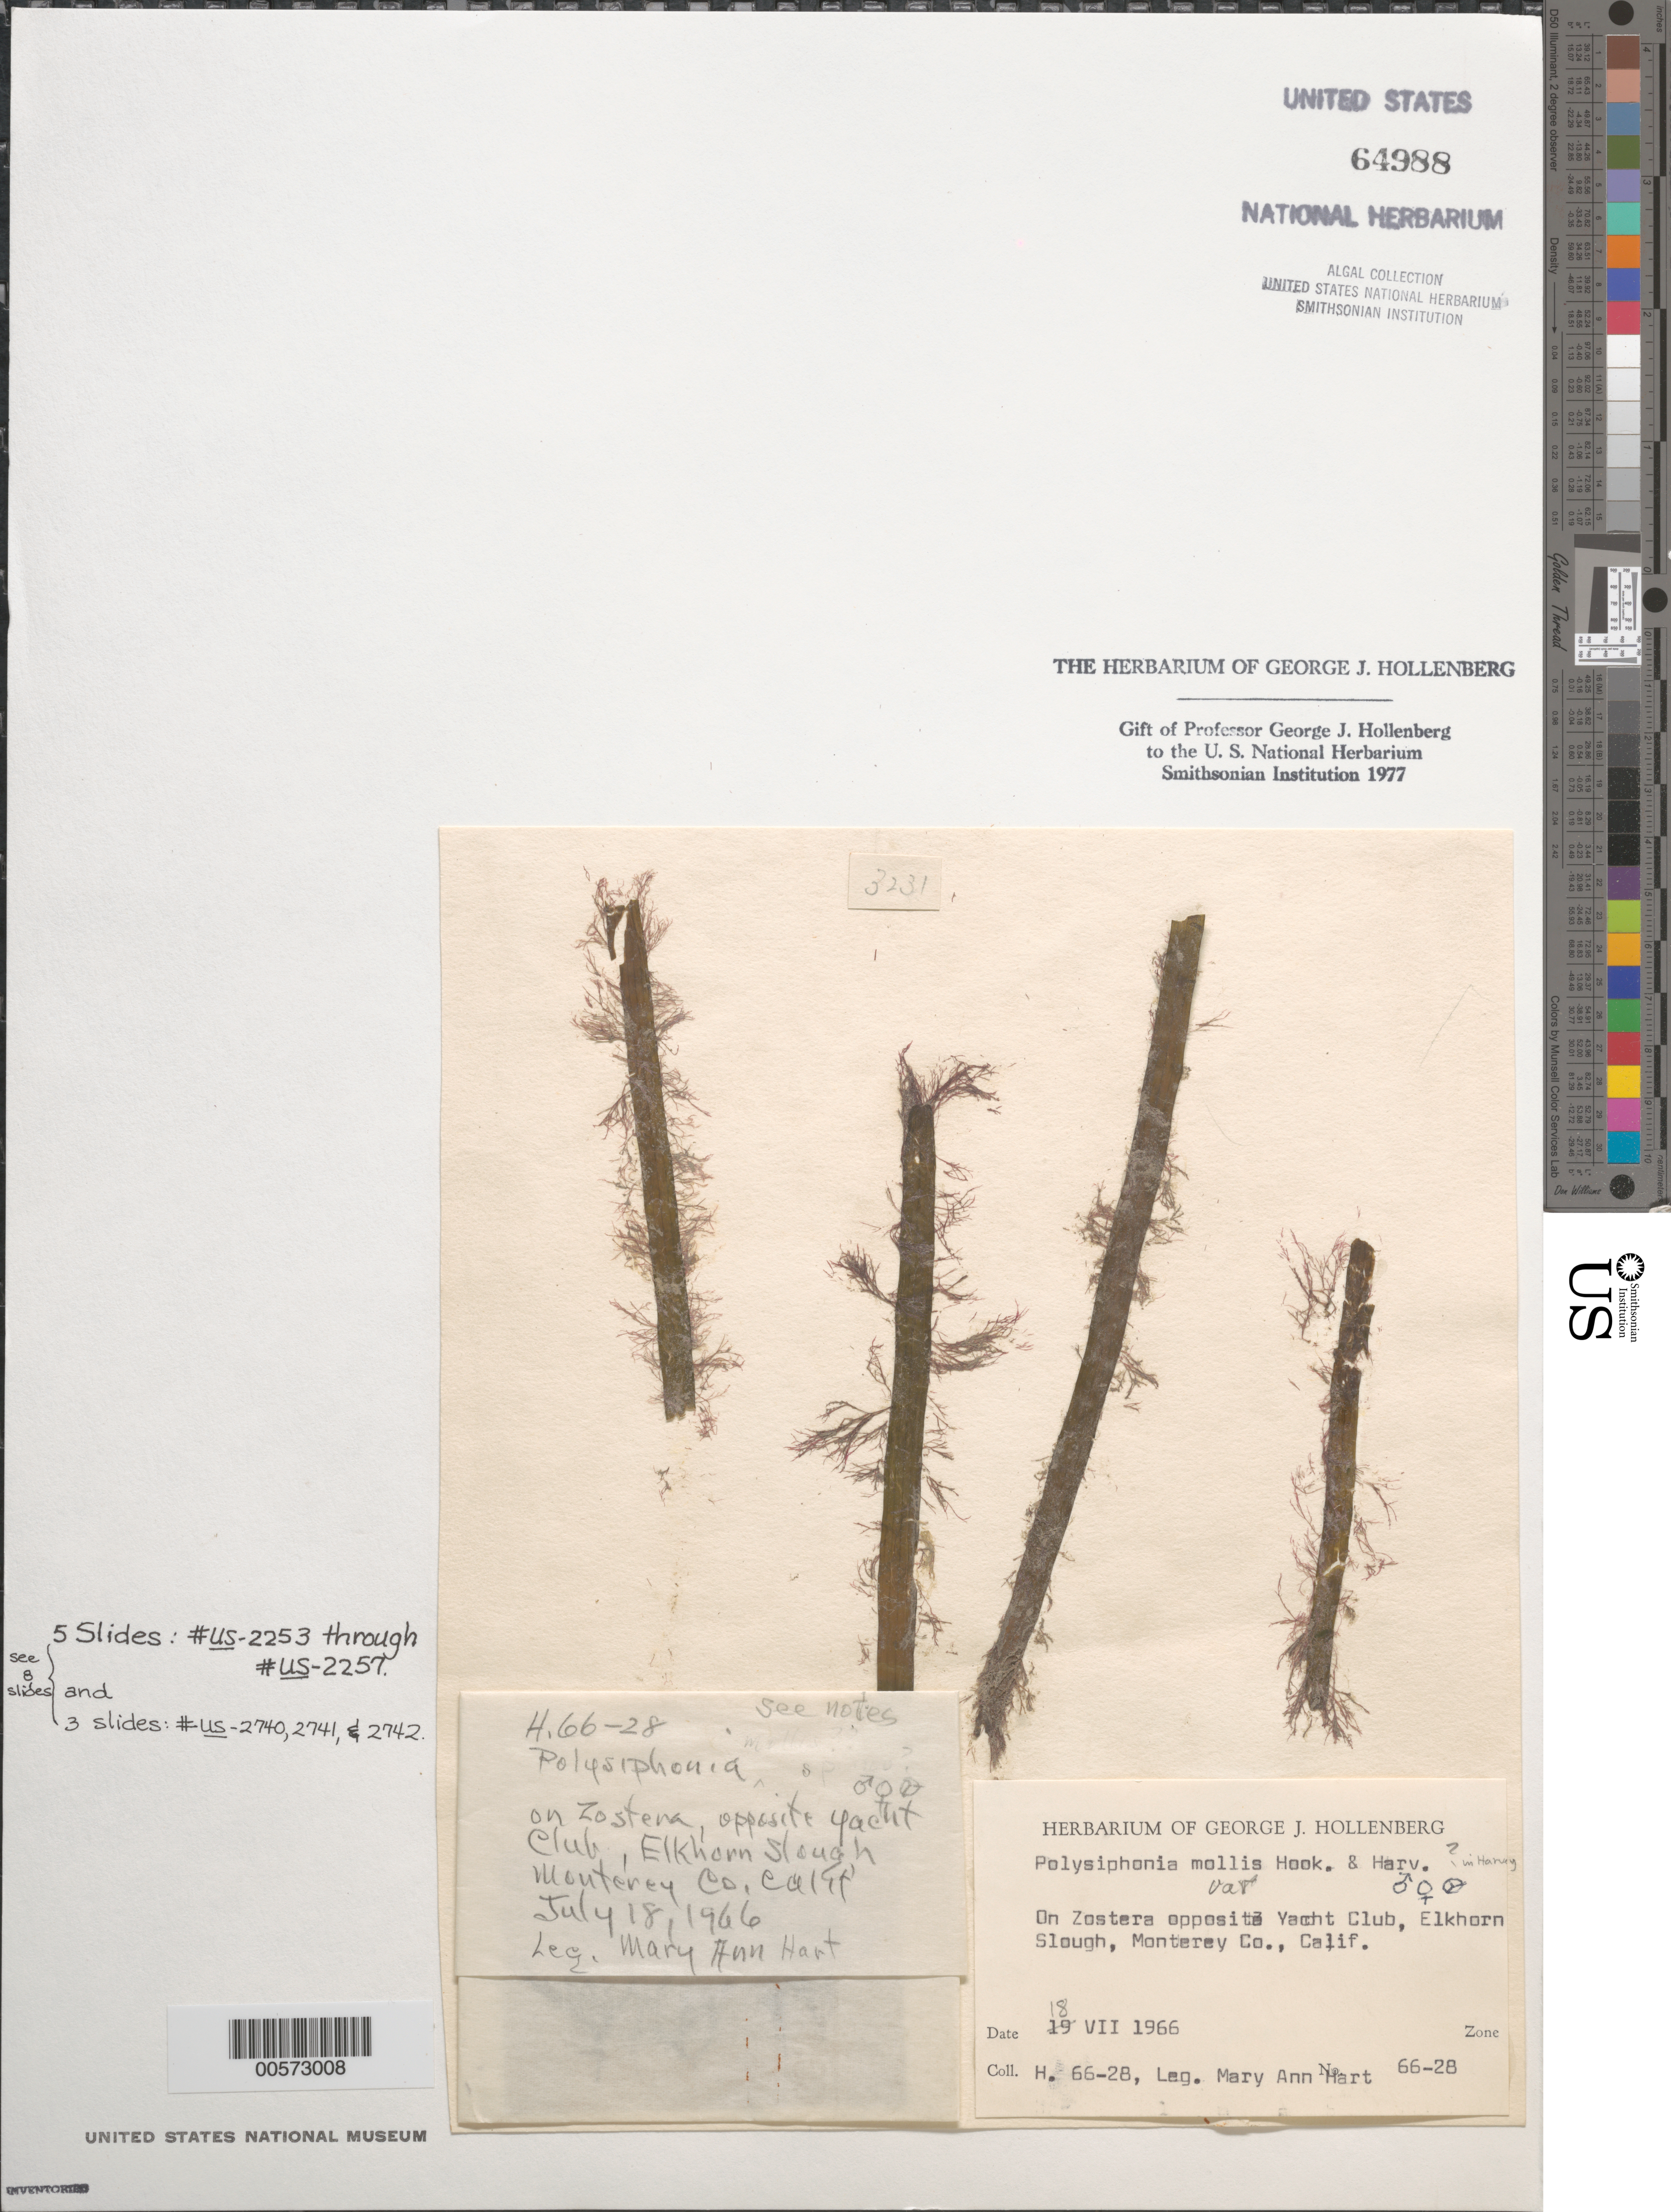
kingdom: Plantae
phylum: Rhodophyta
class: Florideophyceae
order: Ceramiales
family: Rhodomelaceae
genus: Polysiphonia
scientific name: Polysiphonia mollis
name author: Hook. f. & Harv.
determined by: Hollenberg, George J.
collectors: M. A. Hart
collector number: GJH 66-28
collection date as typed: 18 Jul 1966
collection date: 1966-07-18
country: United States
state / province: California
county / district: Monterey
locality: Elkhorn Slough, near yacht club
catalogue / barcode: US 64988